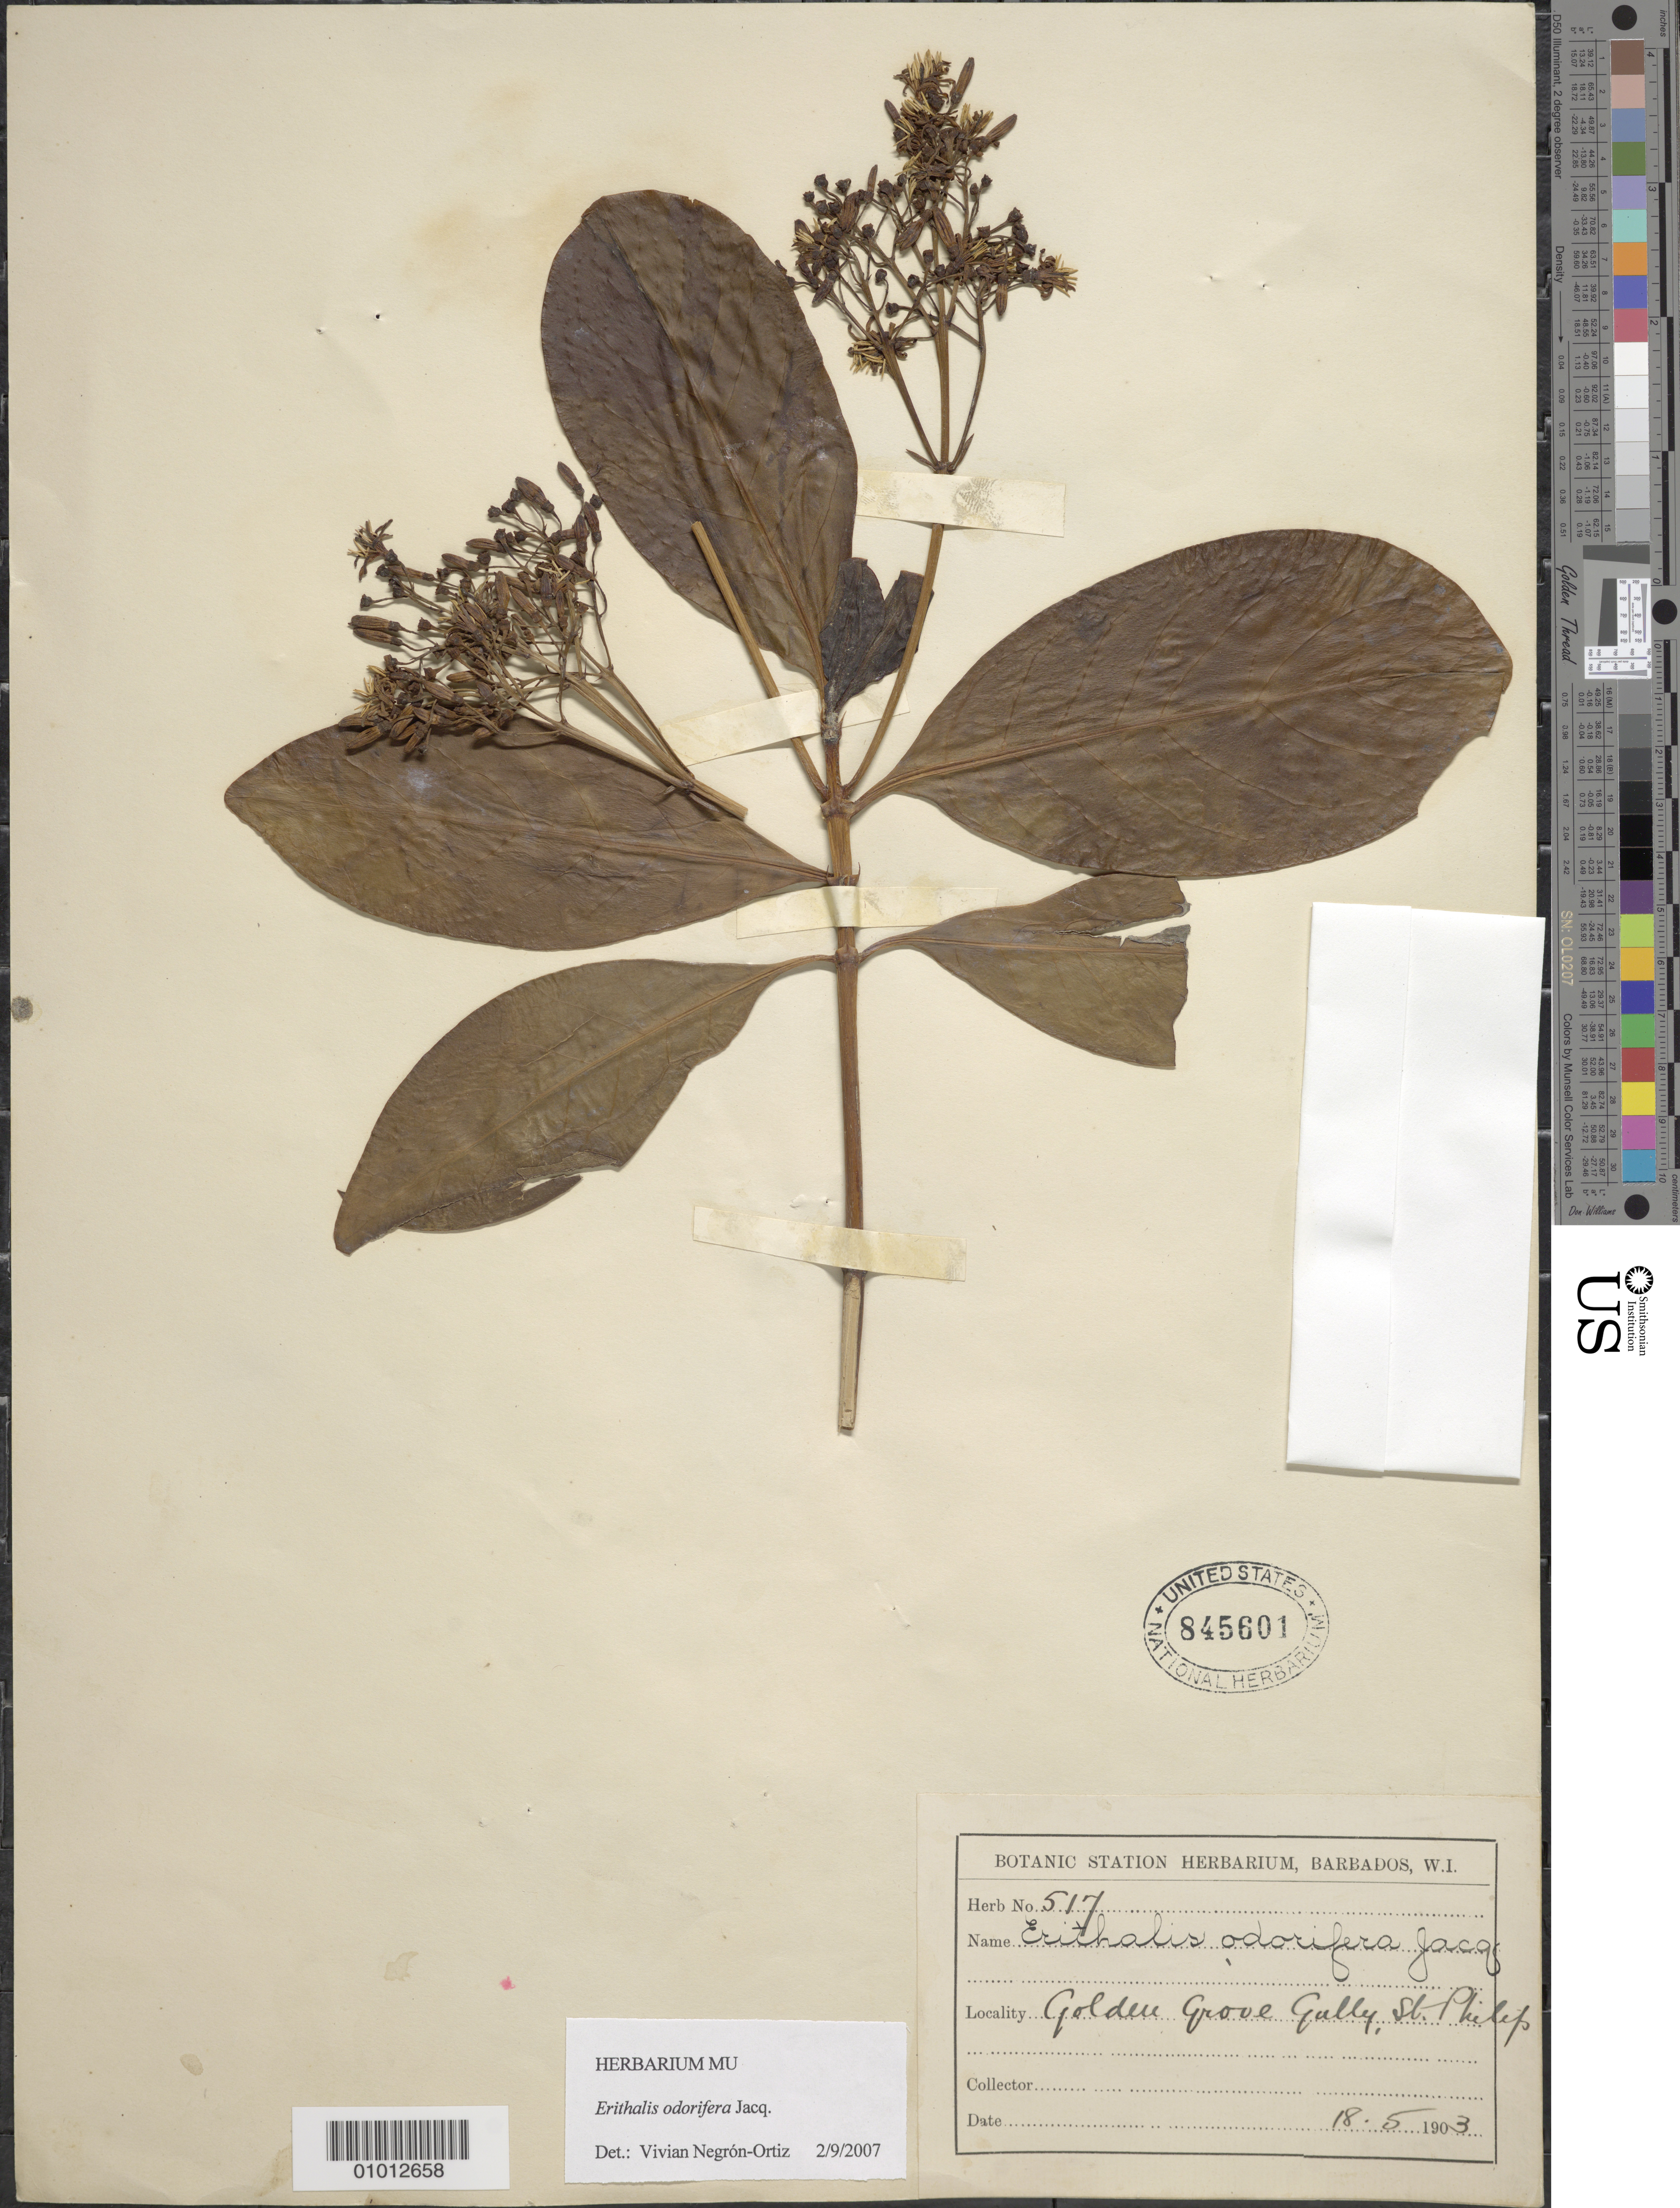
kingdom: Plantae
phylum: Tracheophyta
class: Magnoliopsida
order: Gentianales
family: Rubiaceae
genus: Erithalis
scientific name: Erithalis odorifera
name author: Jacq.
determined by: Negrón-Ortiz, V.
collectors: ex herb. Bot. Sta. Barbados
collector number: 517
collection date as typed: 18 May 1903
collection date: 1903-05-18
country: Barbados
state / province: Saint Philip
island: Barbados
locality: Golden Grove Gully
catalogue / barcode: US 845601